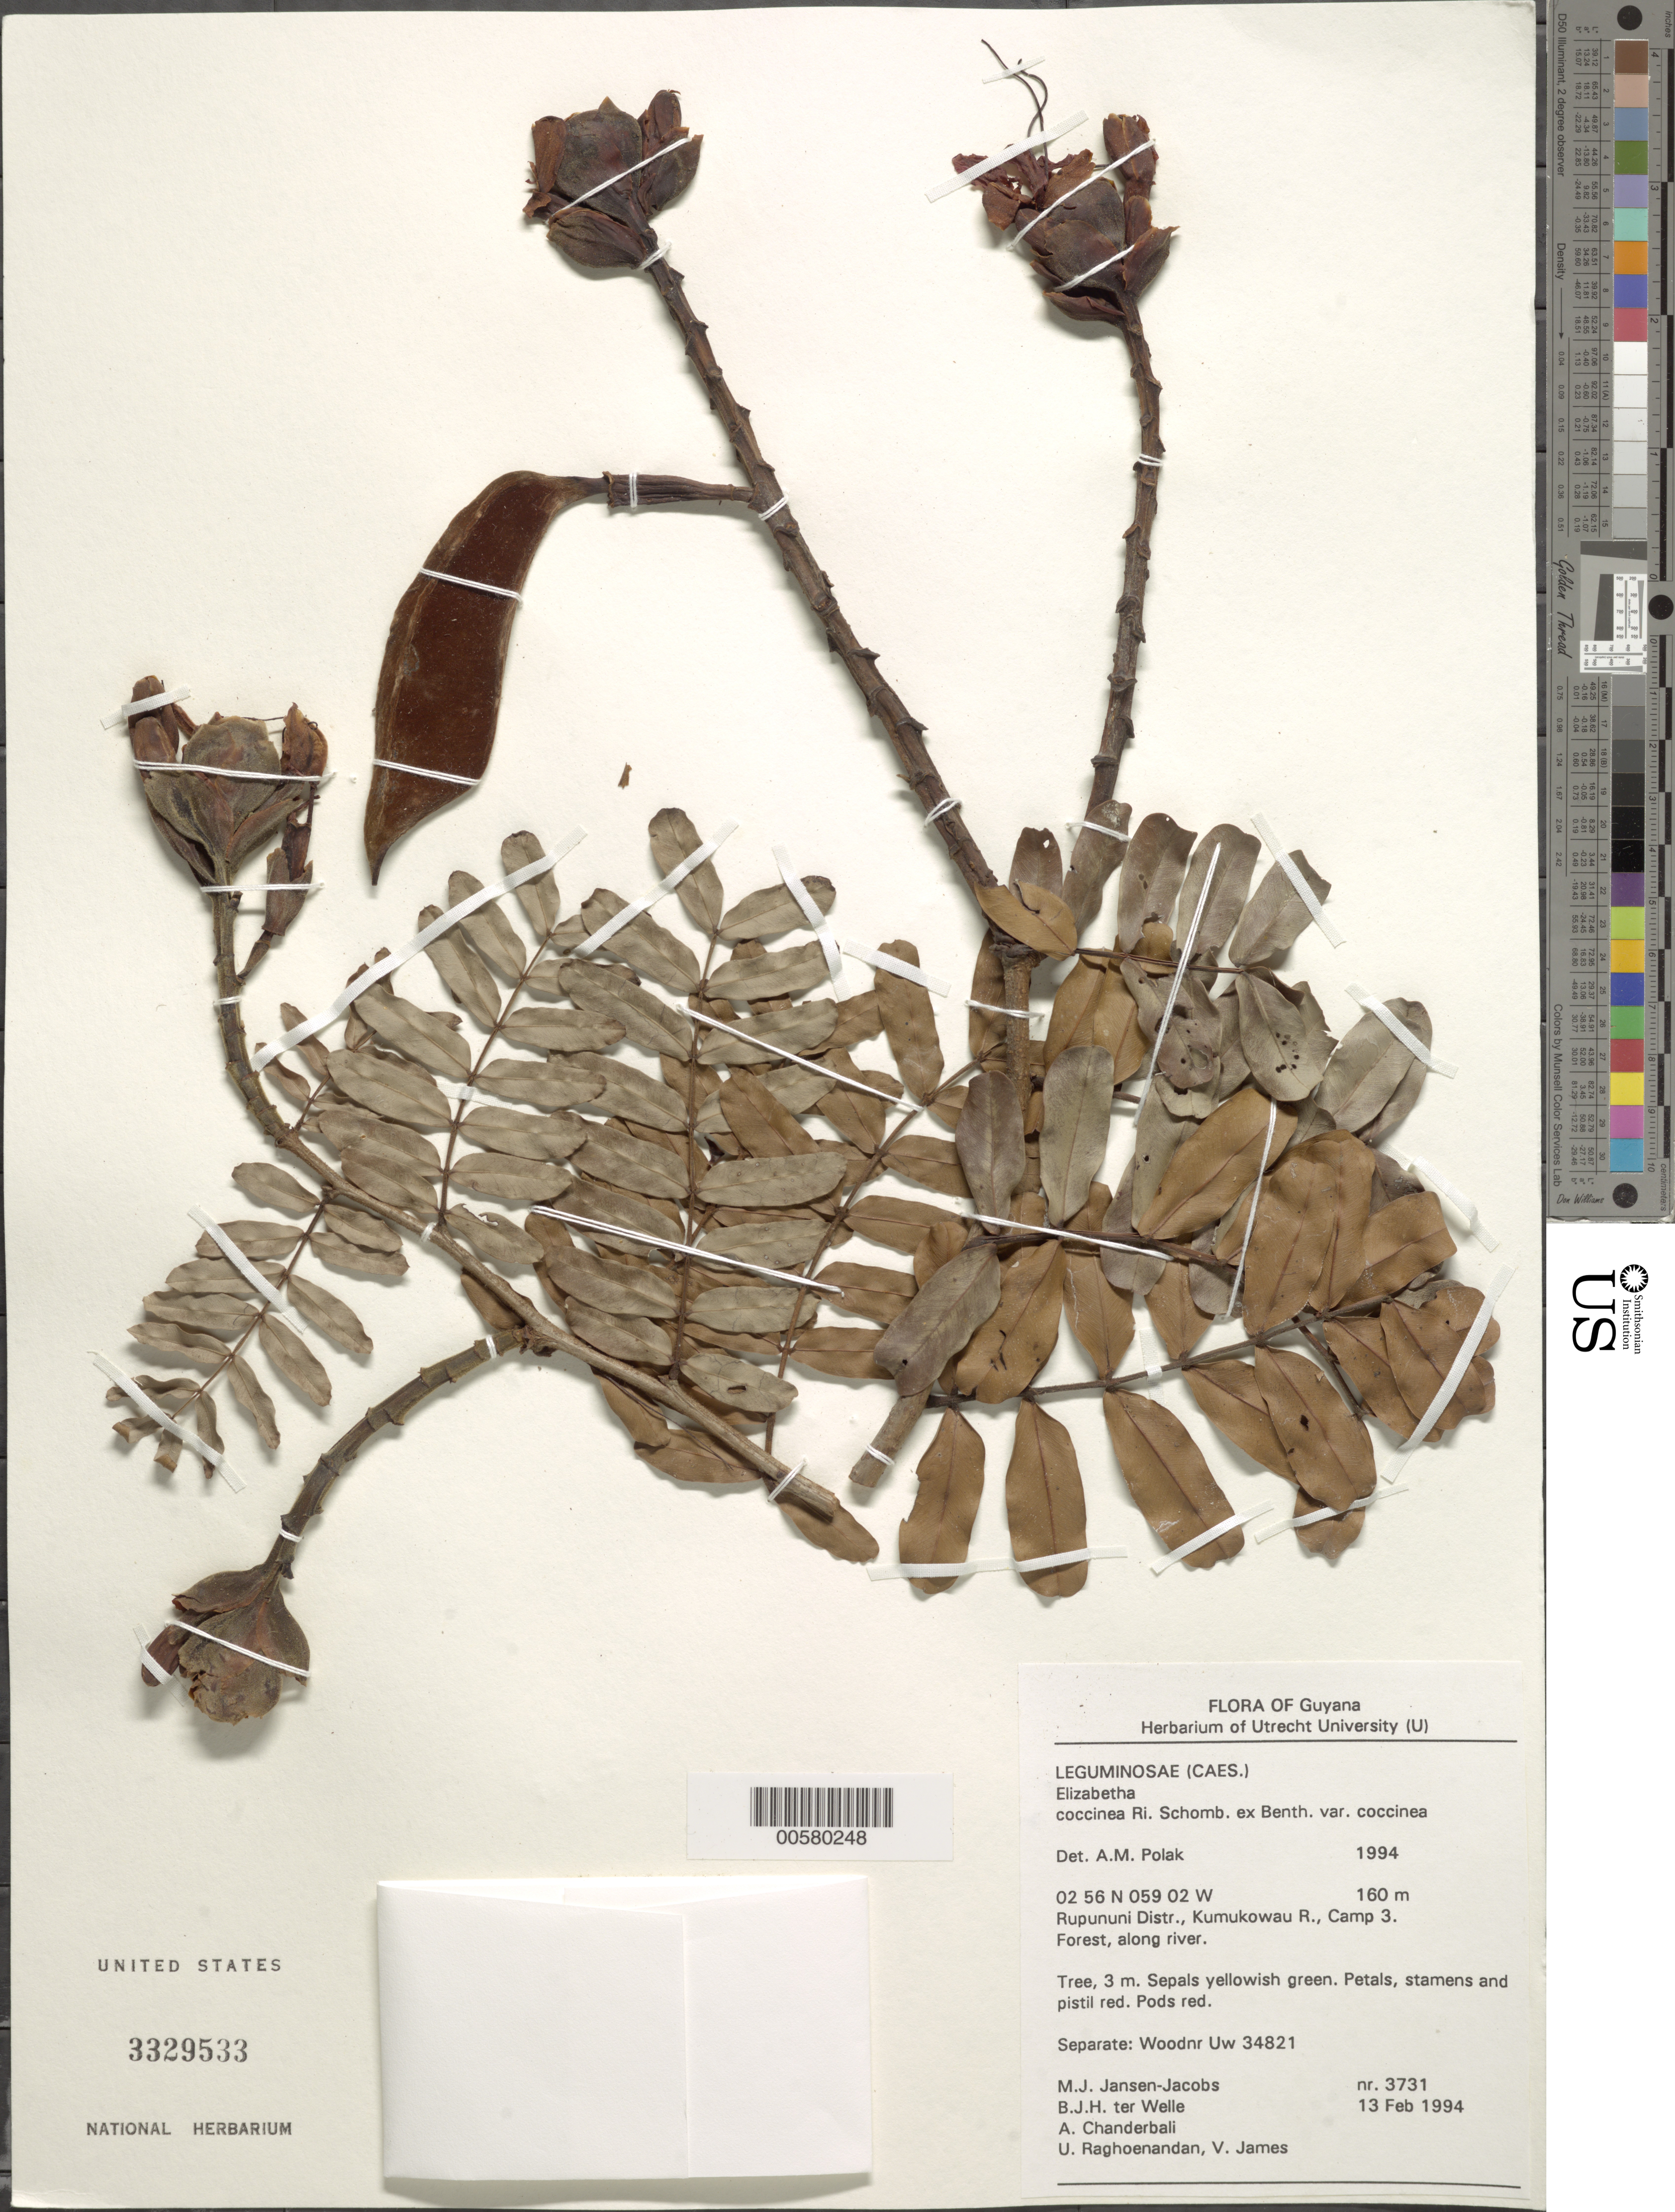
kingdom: Plantae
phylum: Tracheophyta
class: Magnoliopsida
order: Fabales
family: Fabaceae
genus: Elizabetha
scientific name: Elizabetha coccinea var. coccinea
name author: M.R. Schomb. ex Benth.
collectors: M. J. Jansen-Jacobs, B. Welle, A. S. Chanderbali, U. Raghoenandan & V. James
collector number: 3731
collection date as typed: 13 Feb 1994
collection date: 1994-02-13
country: Guyana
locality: Rupununi dist., kumukowau river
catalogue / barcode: US 3329533